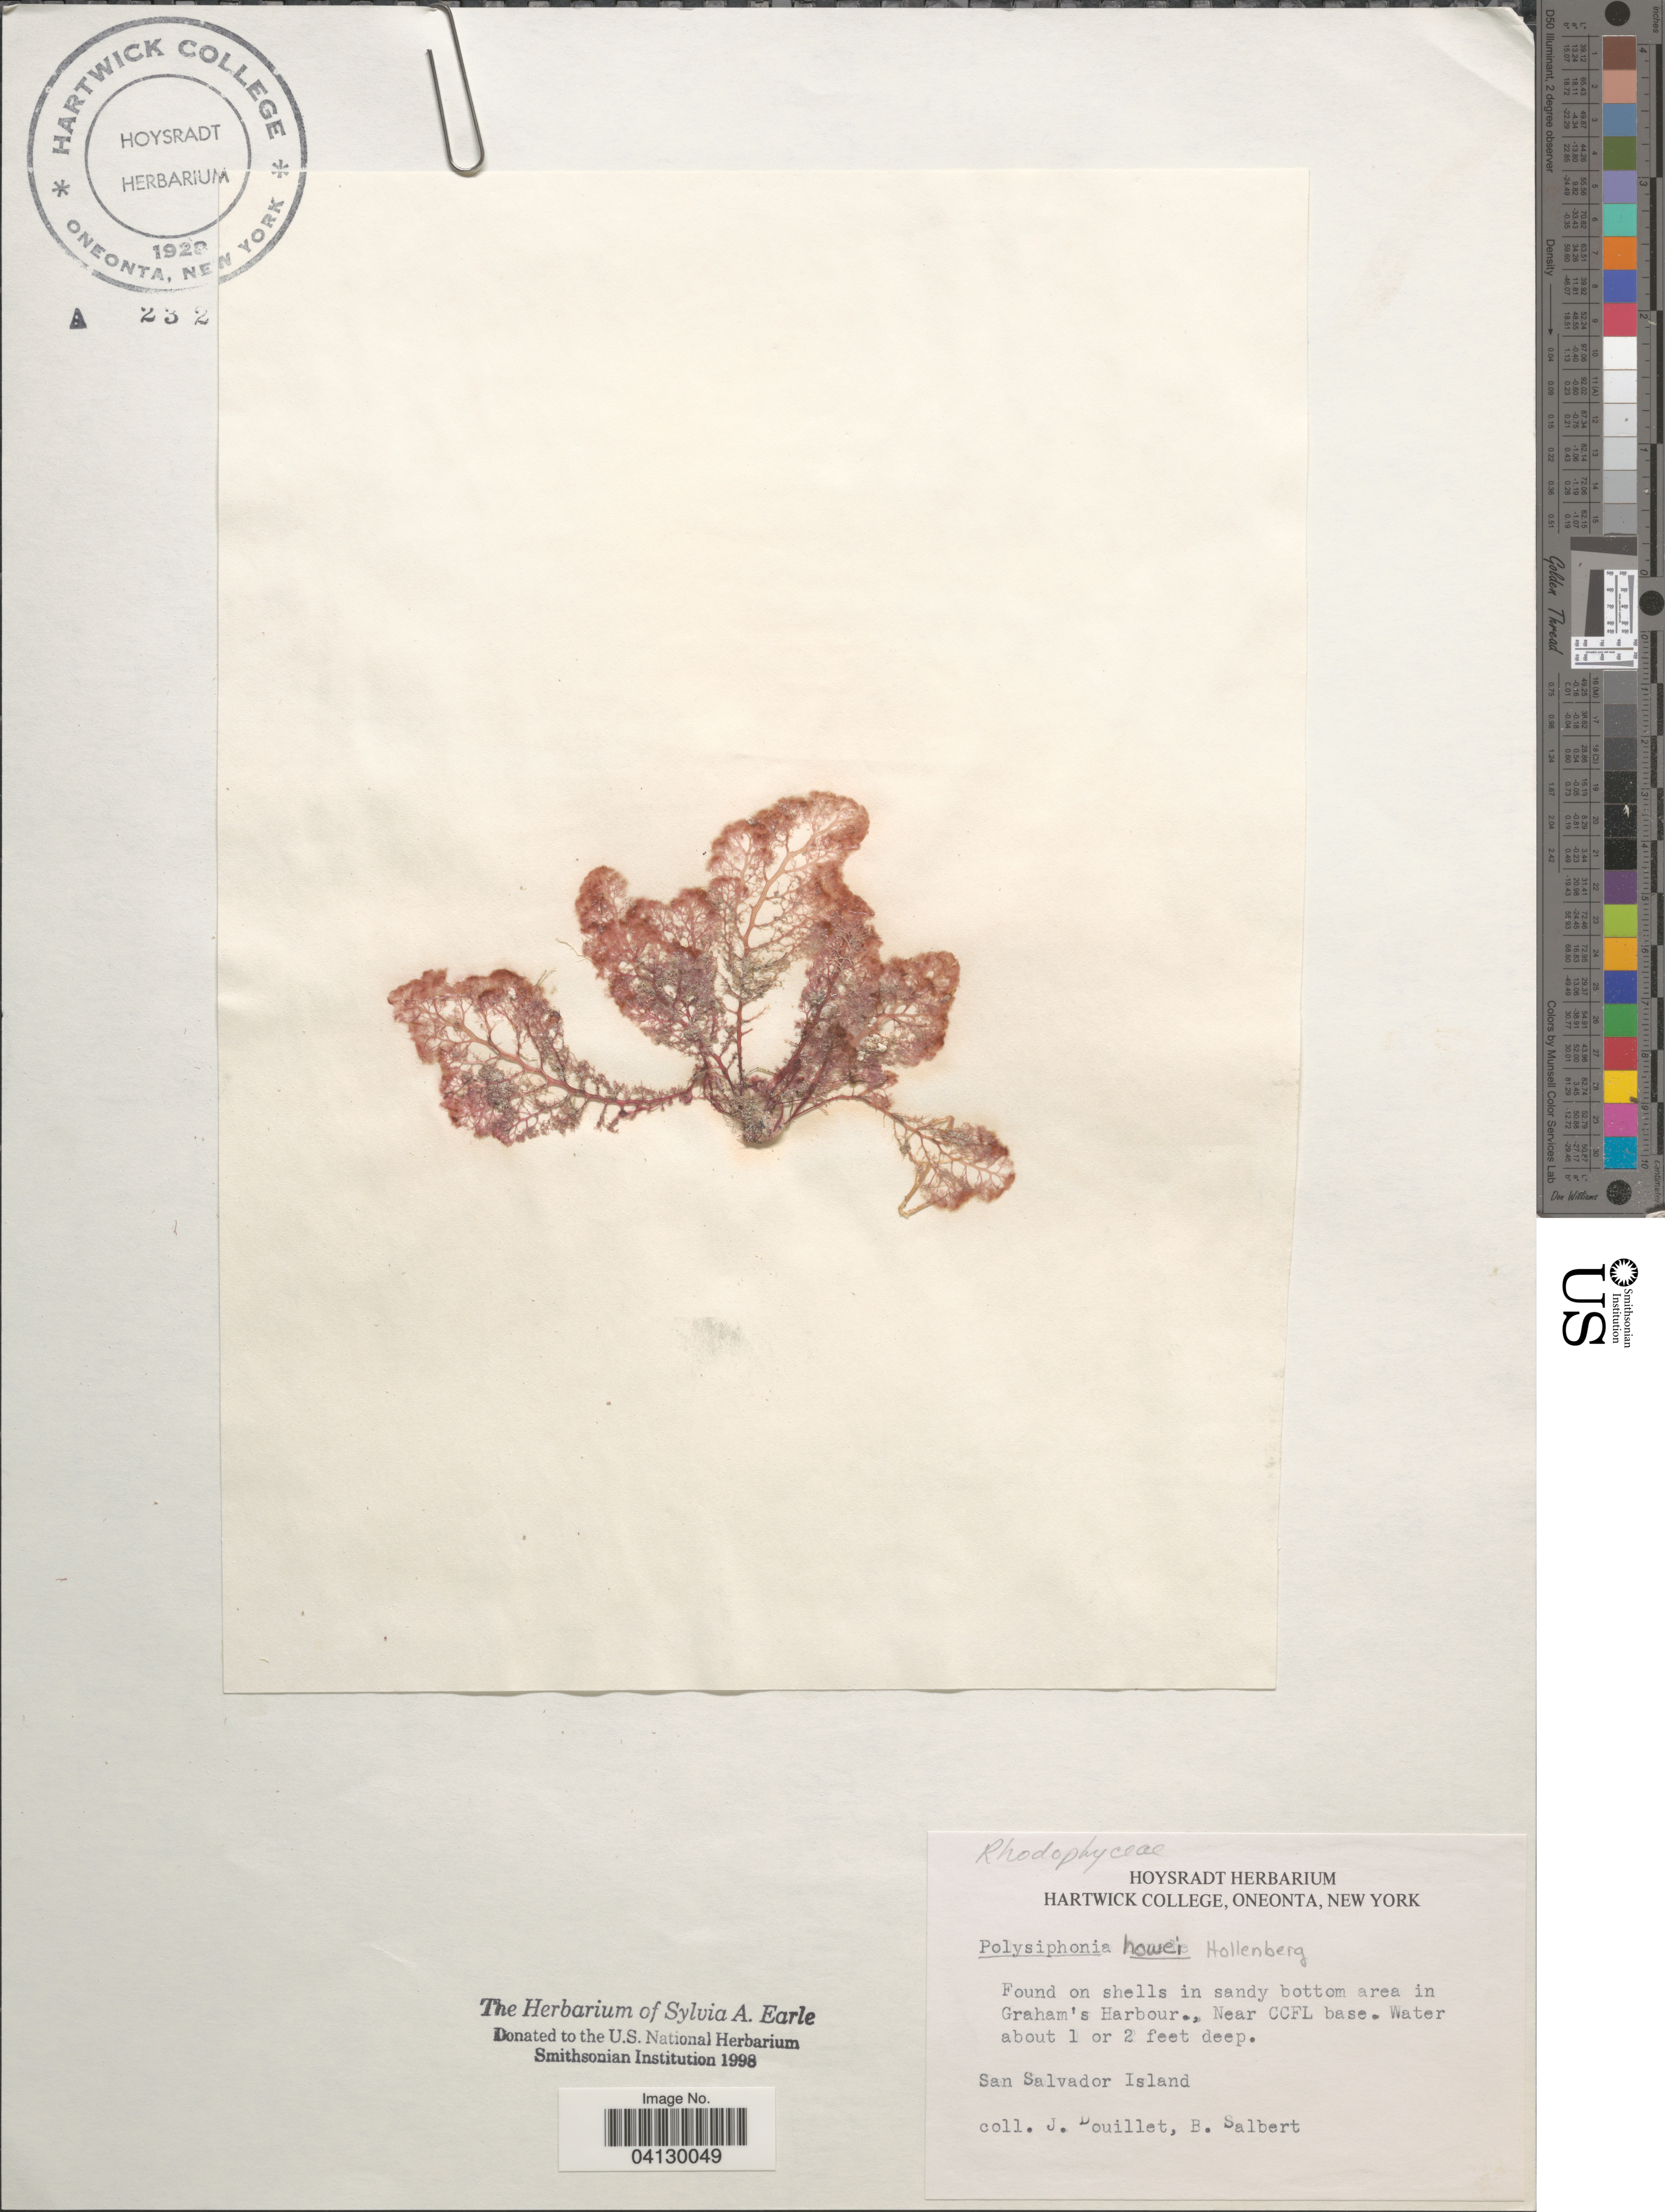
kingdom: Plantae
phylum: Rhodophyta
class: Florideophyceae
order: Ceramiales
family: Rhodomelaceae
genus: Wilsonosiphonia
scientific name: Wilsonosiphonia howei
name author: (Hollenb.) D.E.Bustamante et al.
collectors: J. Douillet & B. Salbert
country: Bahamas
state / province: San Salvador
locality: On shells in sandy bottom area in Graham's Harbour., Near CCFL base. San Salvador Island.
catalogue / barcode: US 328816